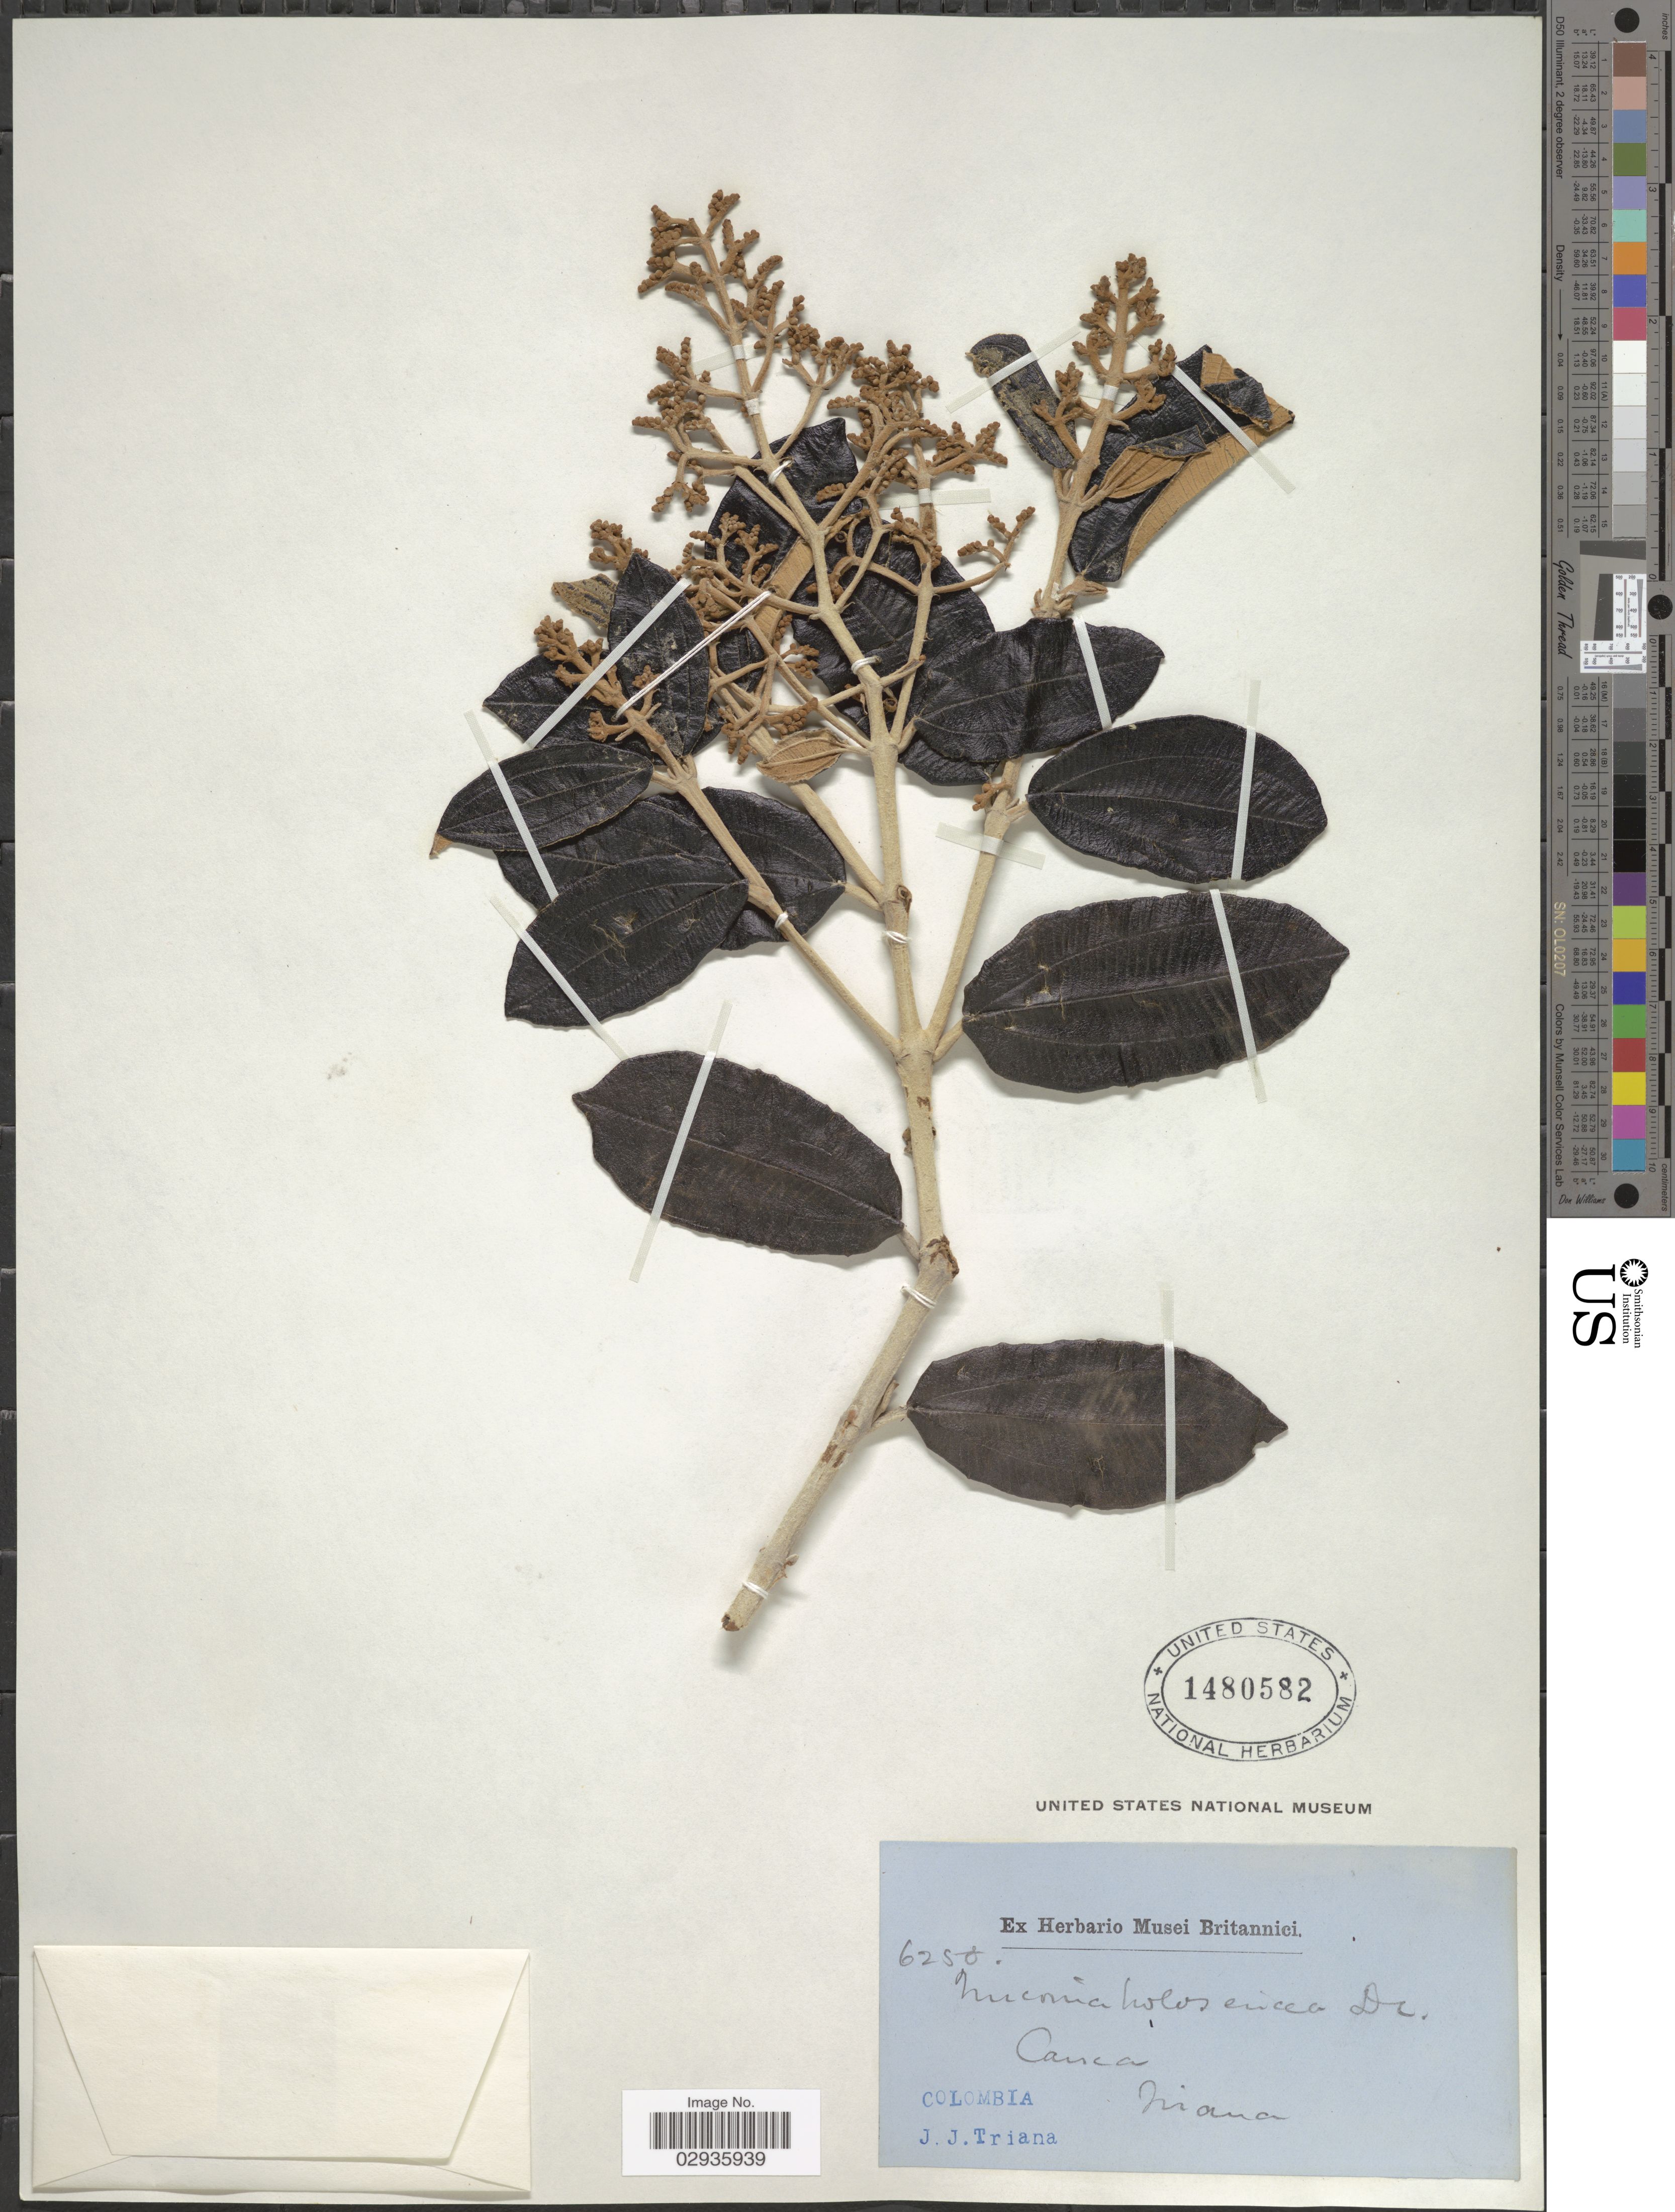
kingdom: Plantae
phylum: Tracheophyta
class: Magnoliopsida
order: Myrtales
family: Melastomataceae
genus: Miconia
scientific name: Miconia albicans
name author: (Sw.) Steud.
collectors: J. J. Triana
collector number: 6250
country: Colombia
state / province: Cauca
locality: Cauca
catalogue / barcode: US 1480582